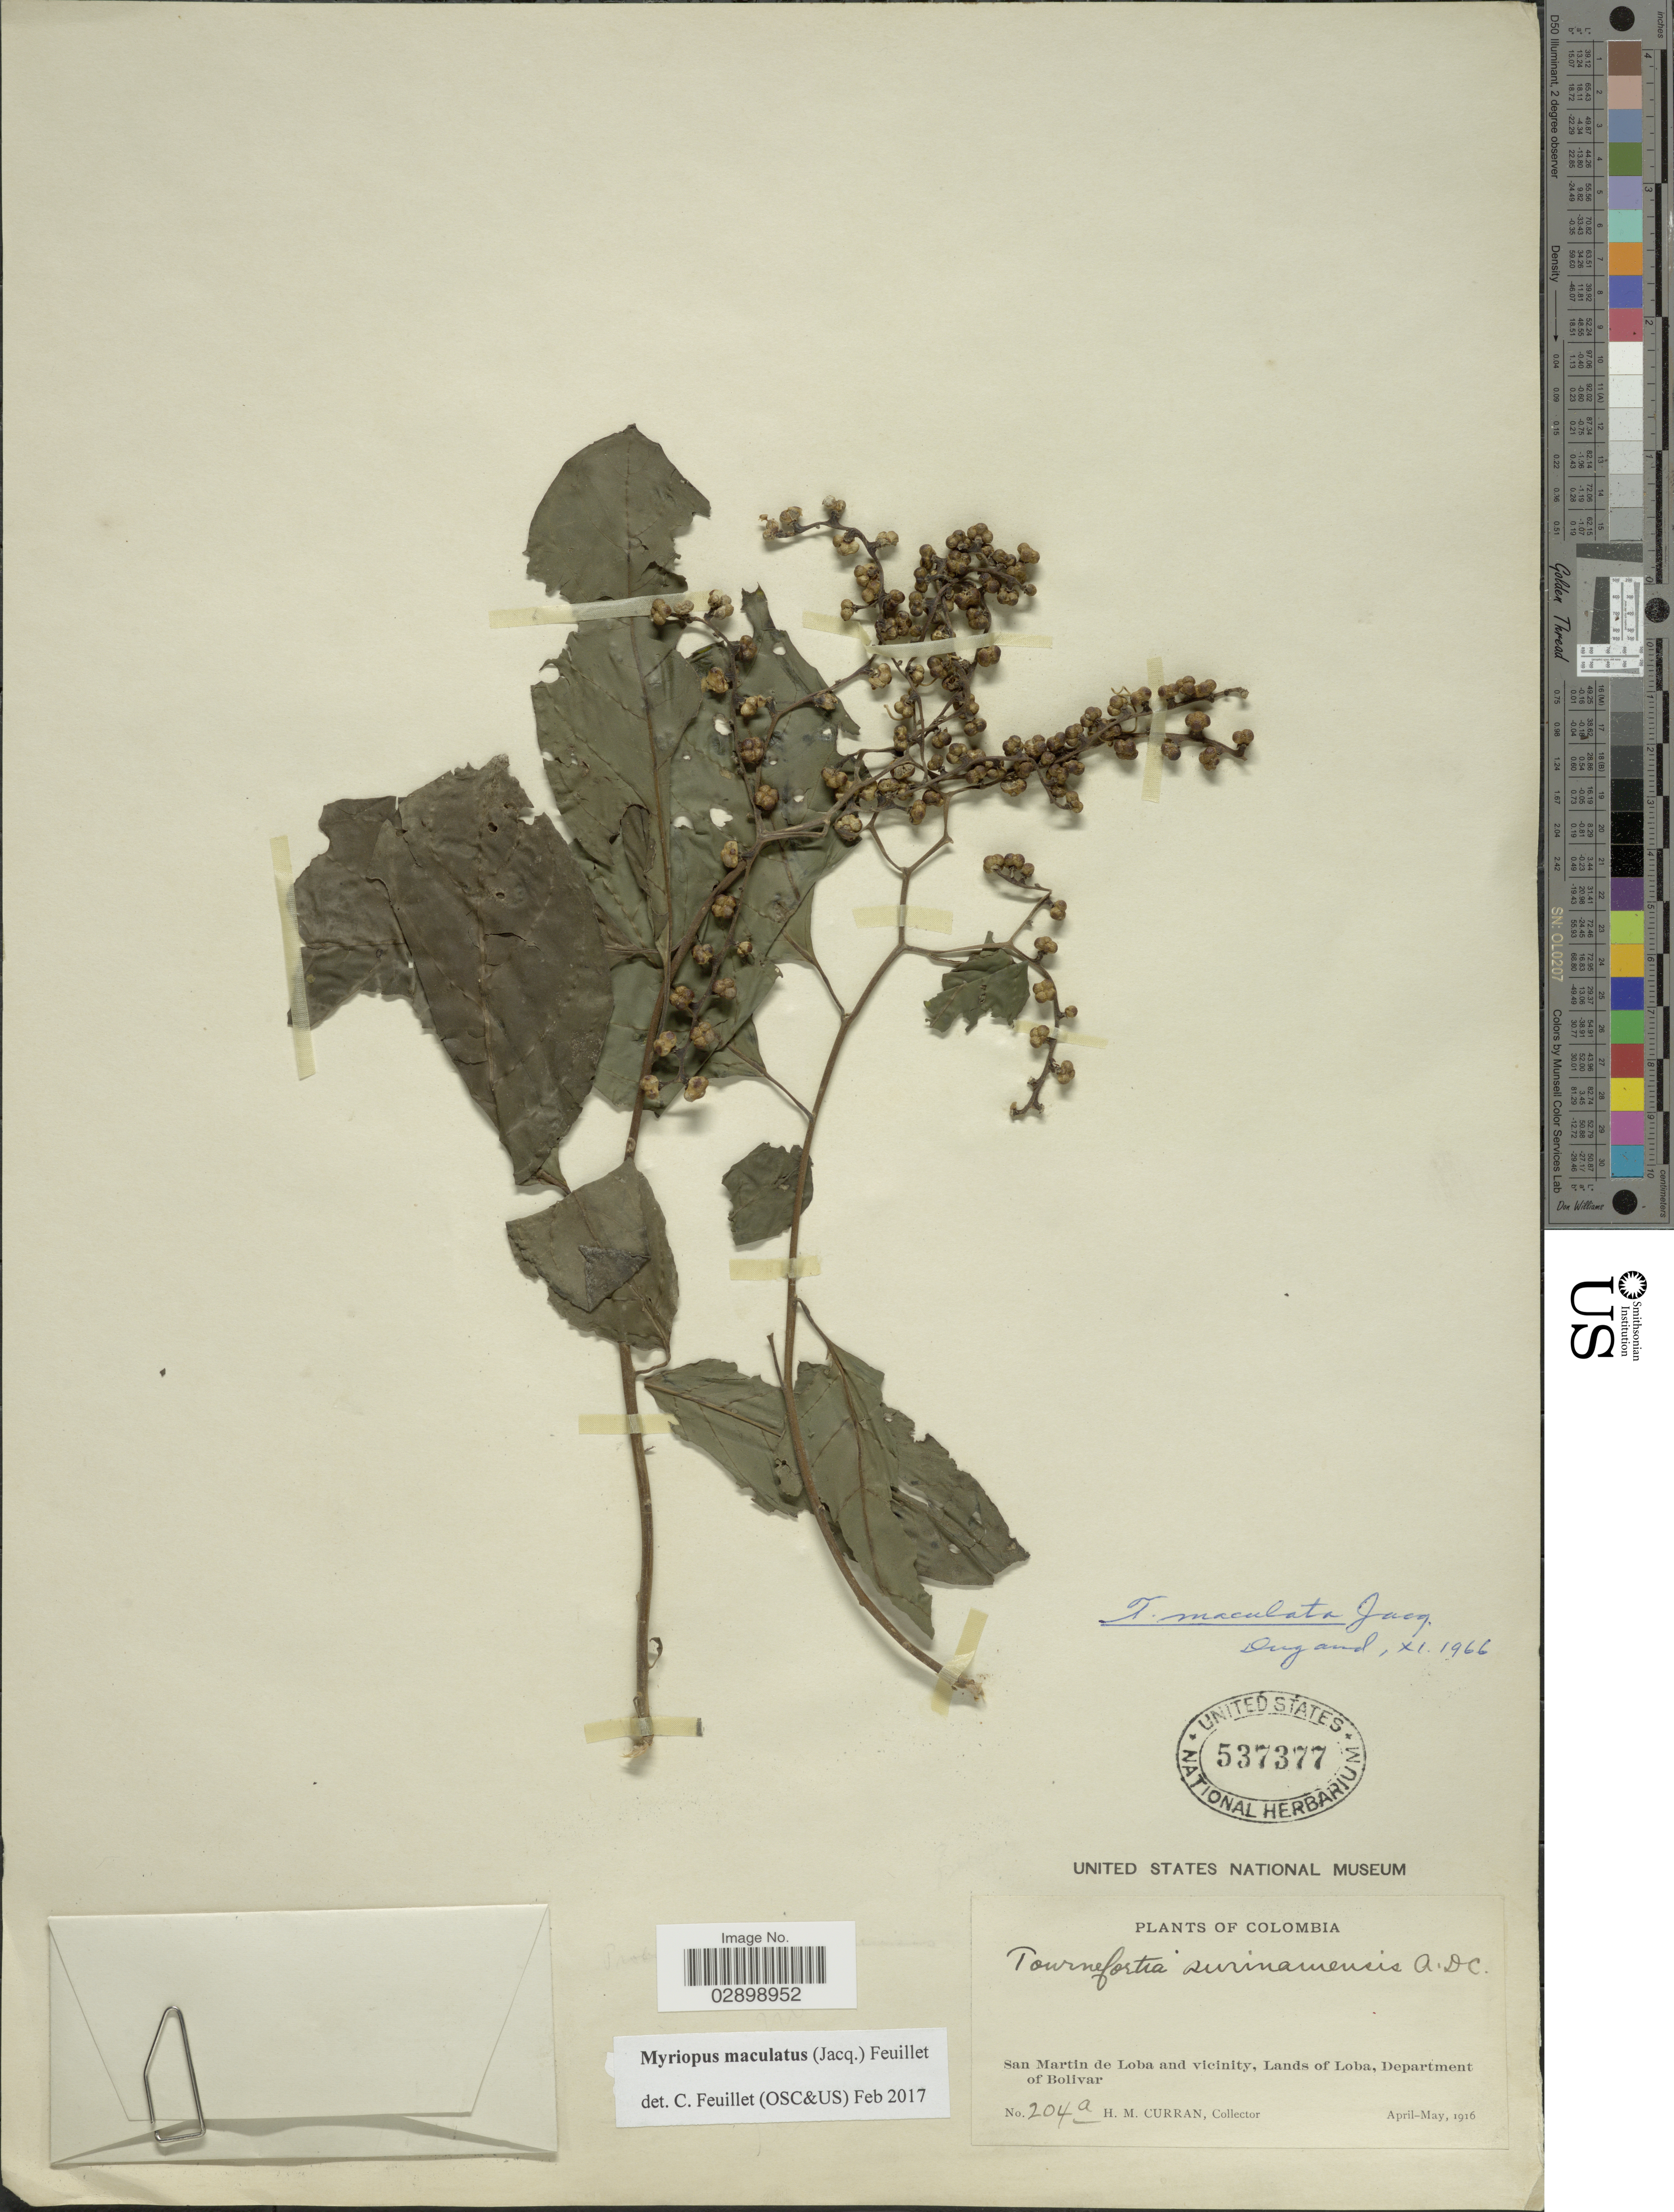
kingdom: Plantae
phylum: Tracheophyta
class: Magnoliopsida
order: Boraginales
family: Heliotropiaceae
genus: Myriopus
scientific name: Myriopus maculatus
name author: (Jacq.) Feuillet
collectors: H. M. Curran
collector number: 204a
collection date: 1916-04/1916-05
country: Colombia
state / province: Bolívar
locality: San Martin de Loba and vicinity, Lands of Loba, Department of Bolivar.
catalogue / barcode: US 537377